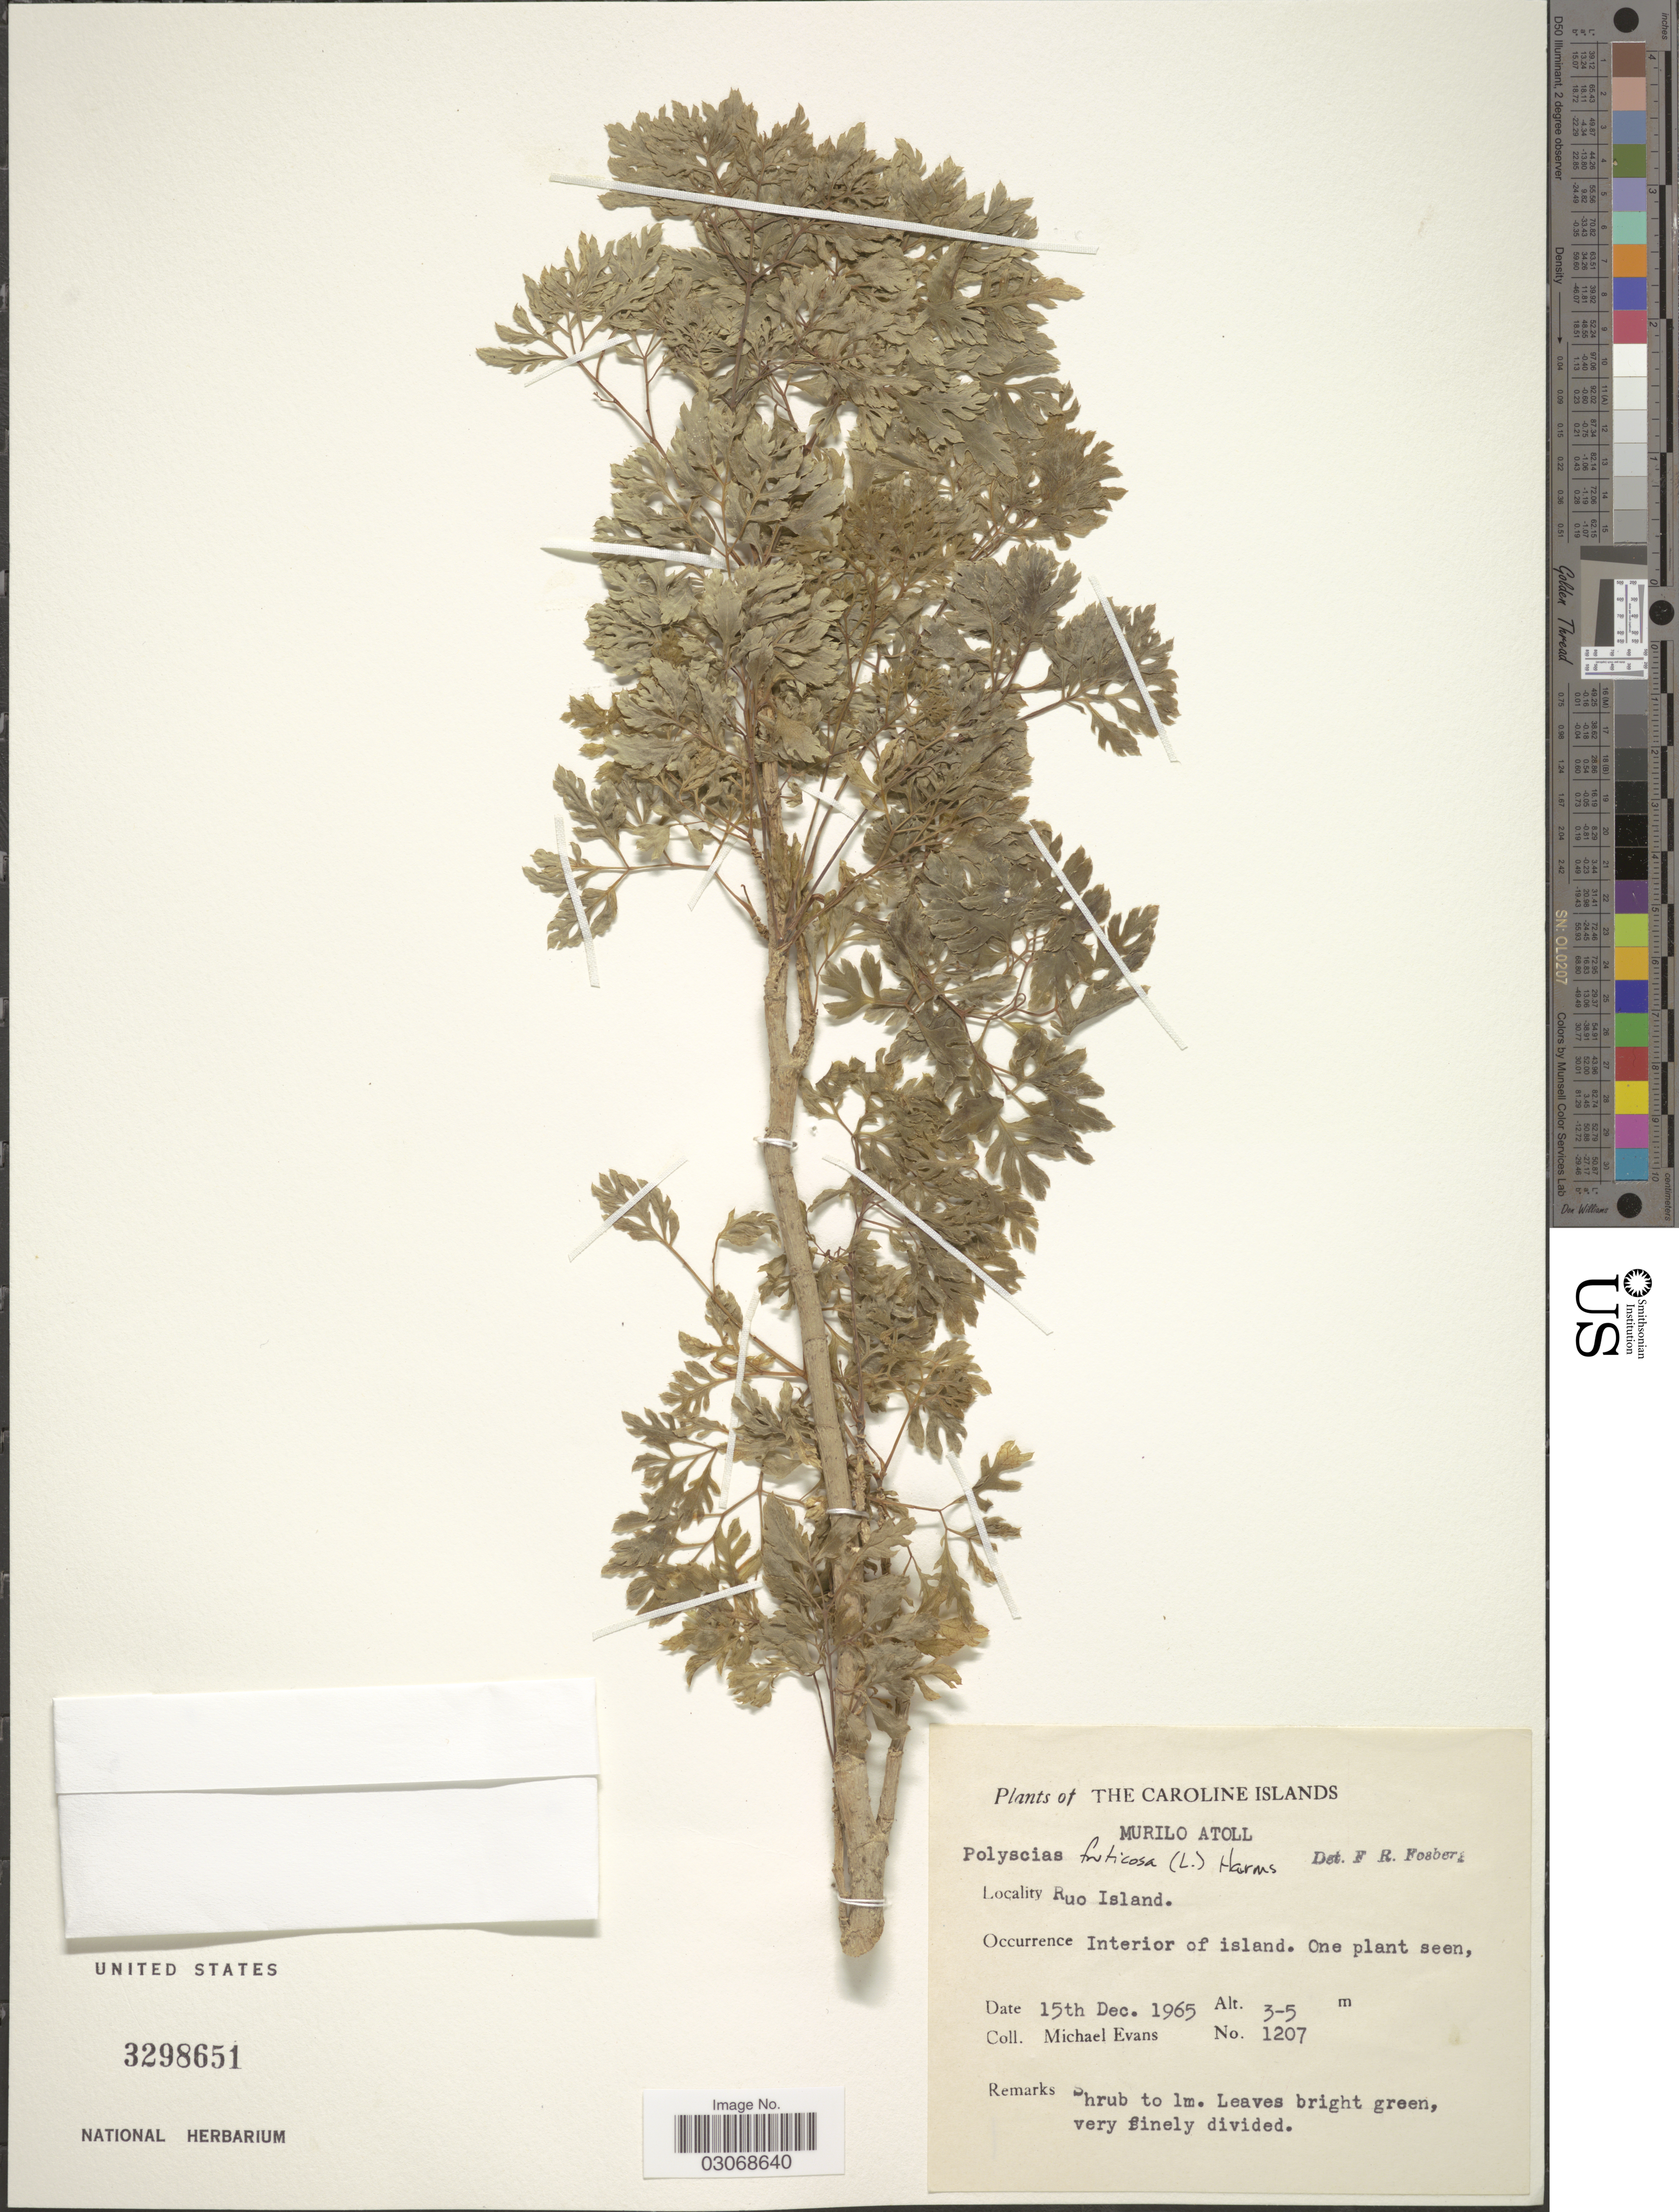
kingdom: Plantae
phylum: Tracheophyta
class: Magnoliopsida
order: Apiales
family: Araliaceae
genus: Polyscias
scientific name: Polyscias fruticosa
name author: (L.) Harms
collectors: M. Evans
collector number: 1207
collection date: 1965-12-15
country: Micronesia, Federated States of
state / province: Truk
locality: The Caroline Islands, Murilo Atoll, Ruo Island.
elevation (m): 3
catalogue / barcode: US 3298651